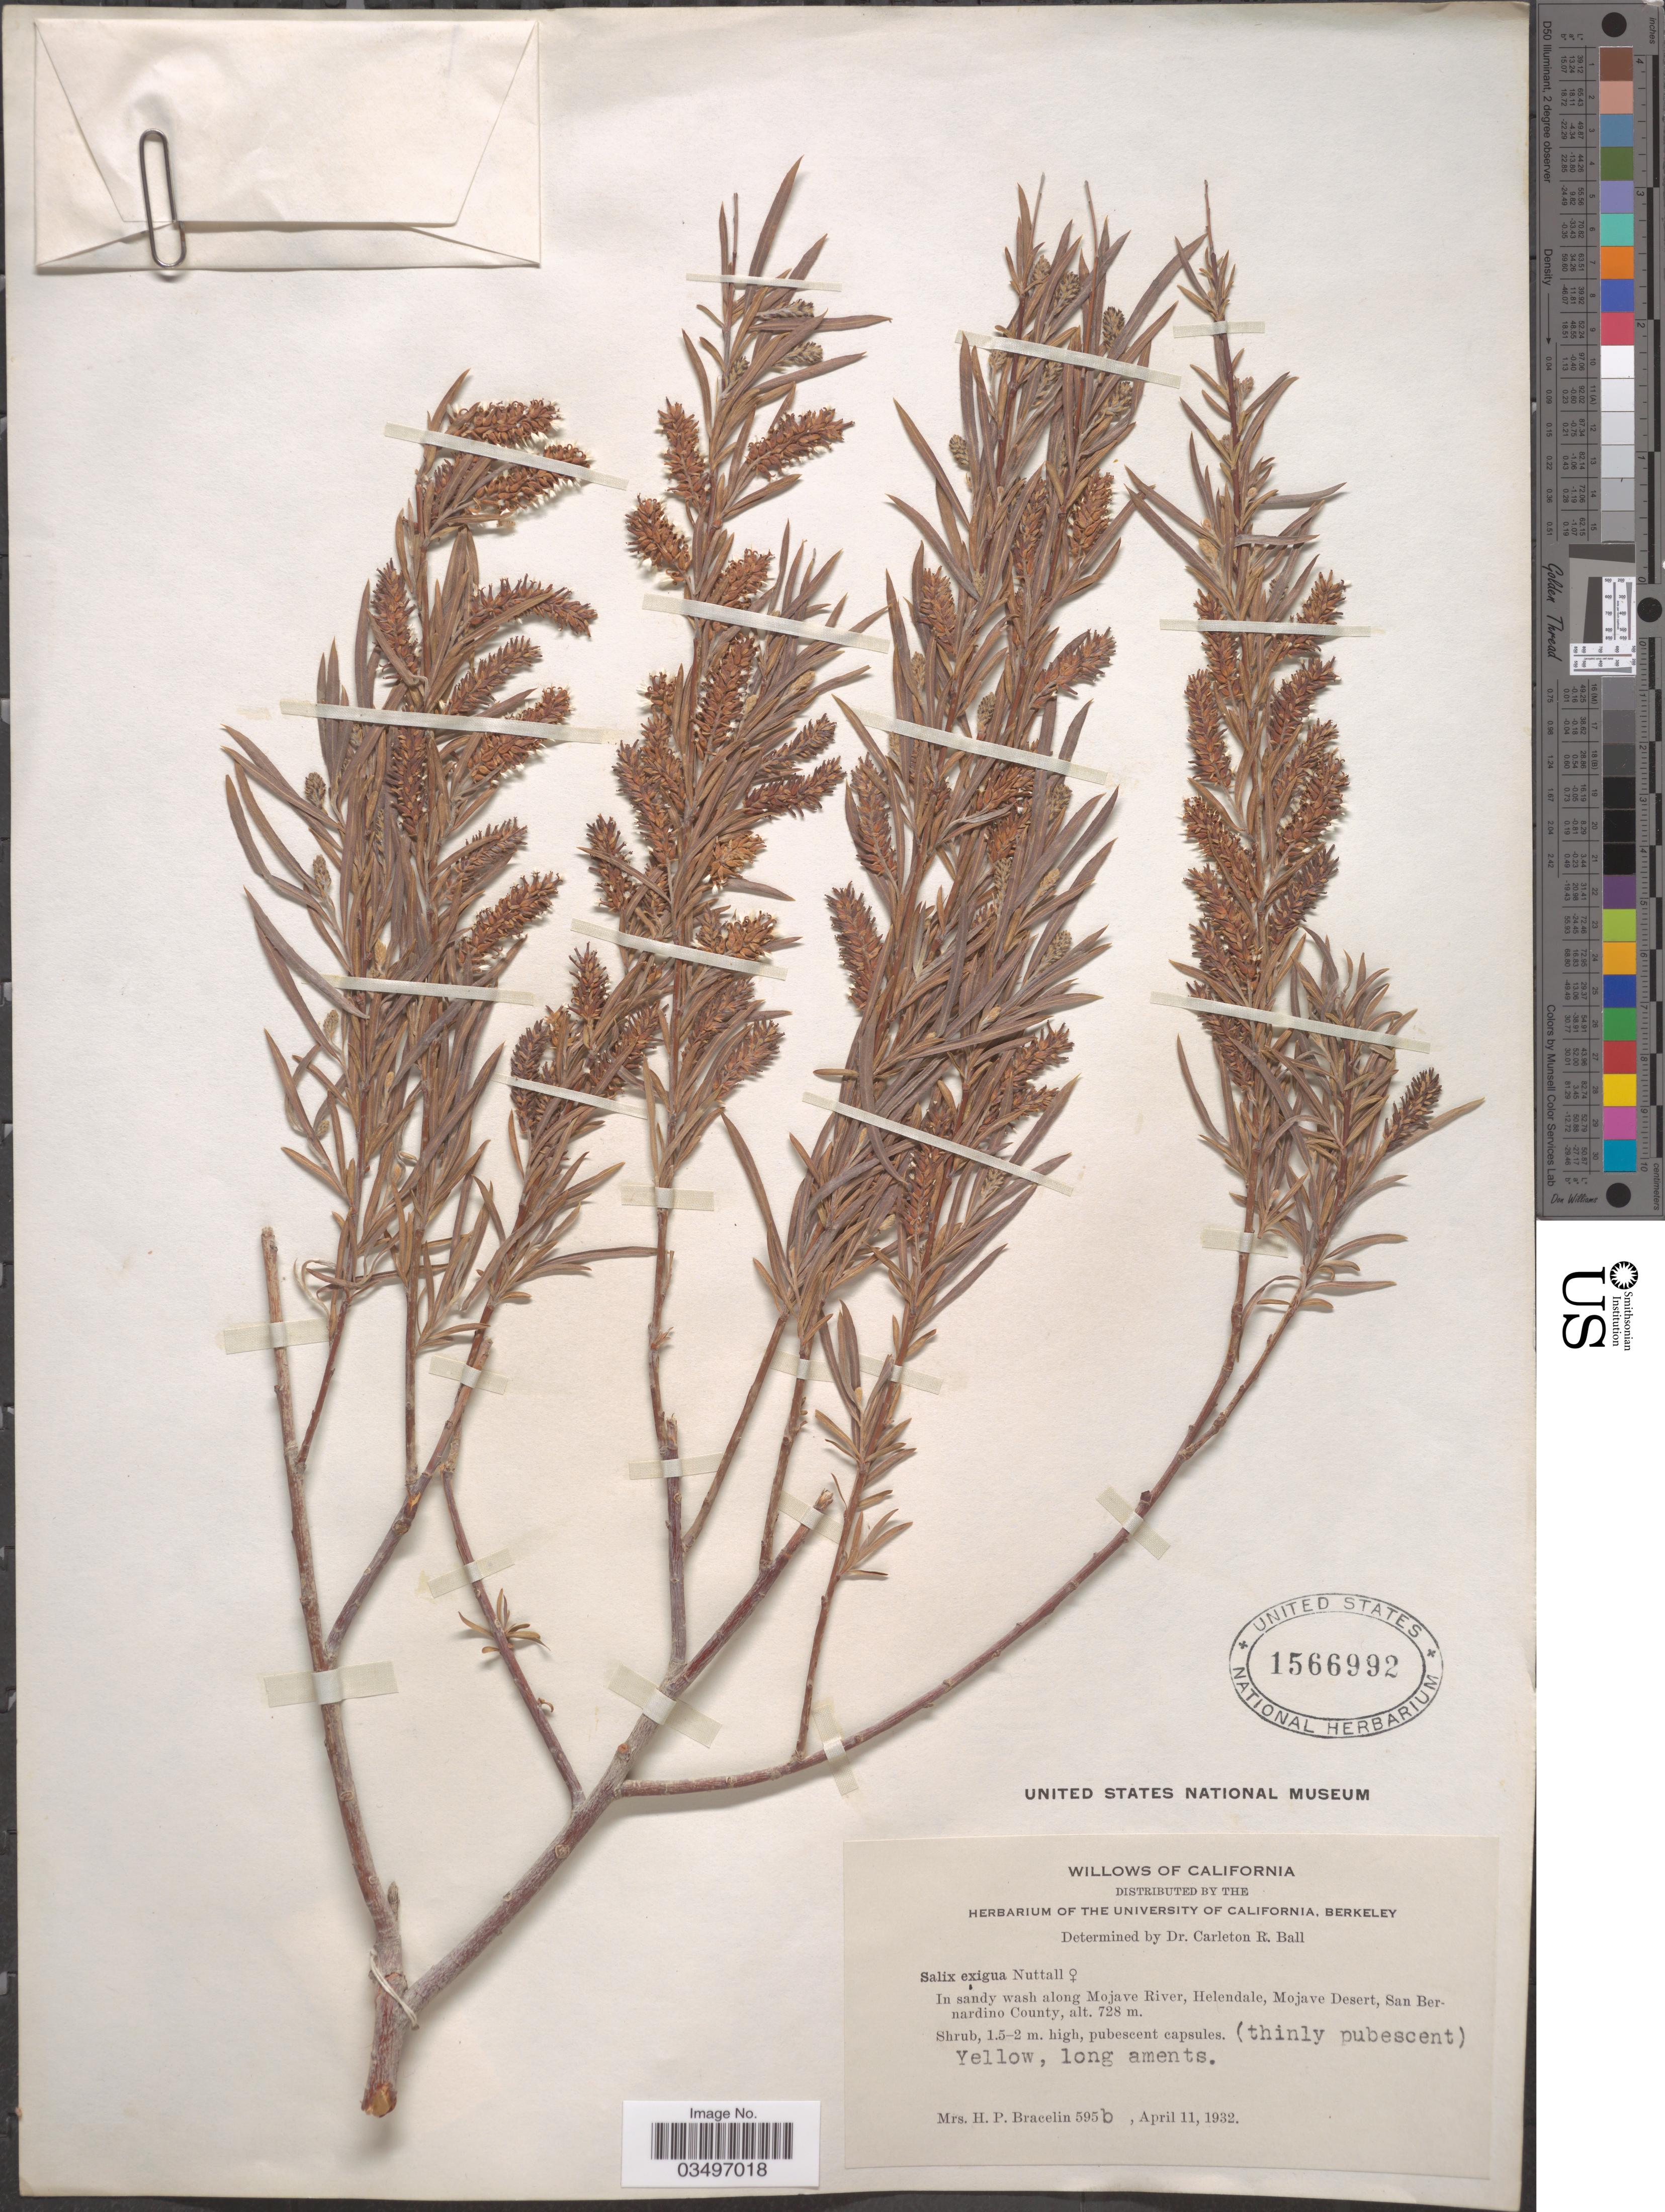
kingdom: Plantae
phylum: Tracheophyta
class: Magnoliopsida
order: Malpighiales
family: Salicaceae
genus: Salix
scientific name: Salix exigua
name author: Nutt.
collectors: H. Bracelin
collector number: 595b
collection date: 1932-04-11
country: United States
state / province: California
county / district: San Bernardino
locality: In sandy wash along Mojave River, Helendale, Mojave Desert, San Bernardino County.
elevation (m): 728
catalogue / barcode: US 1566992